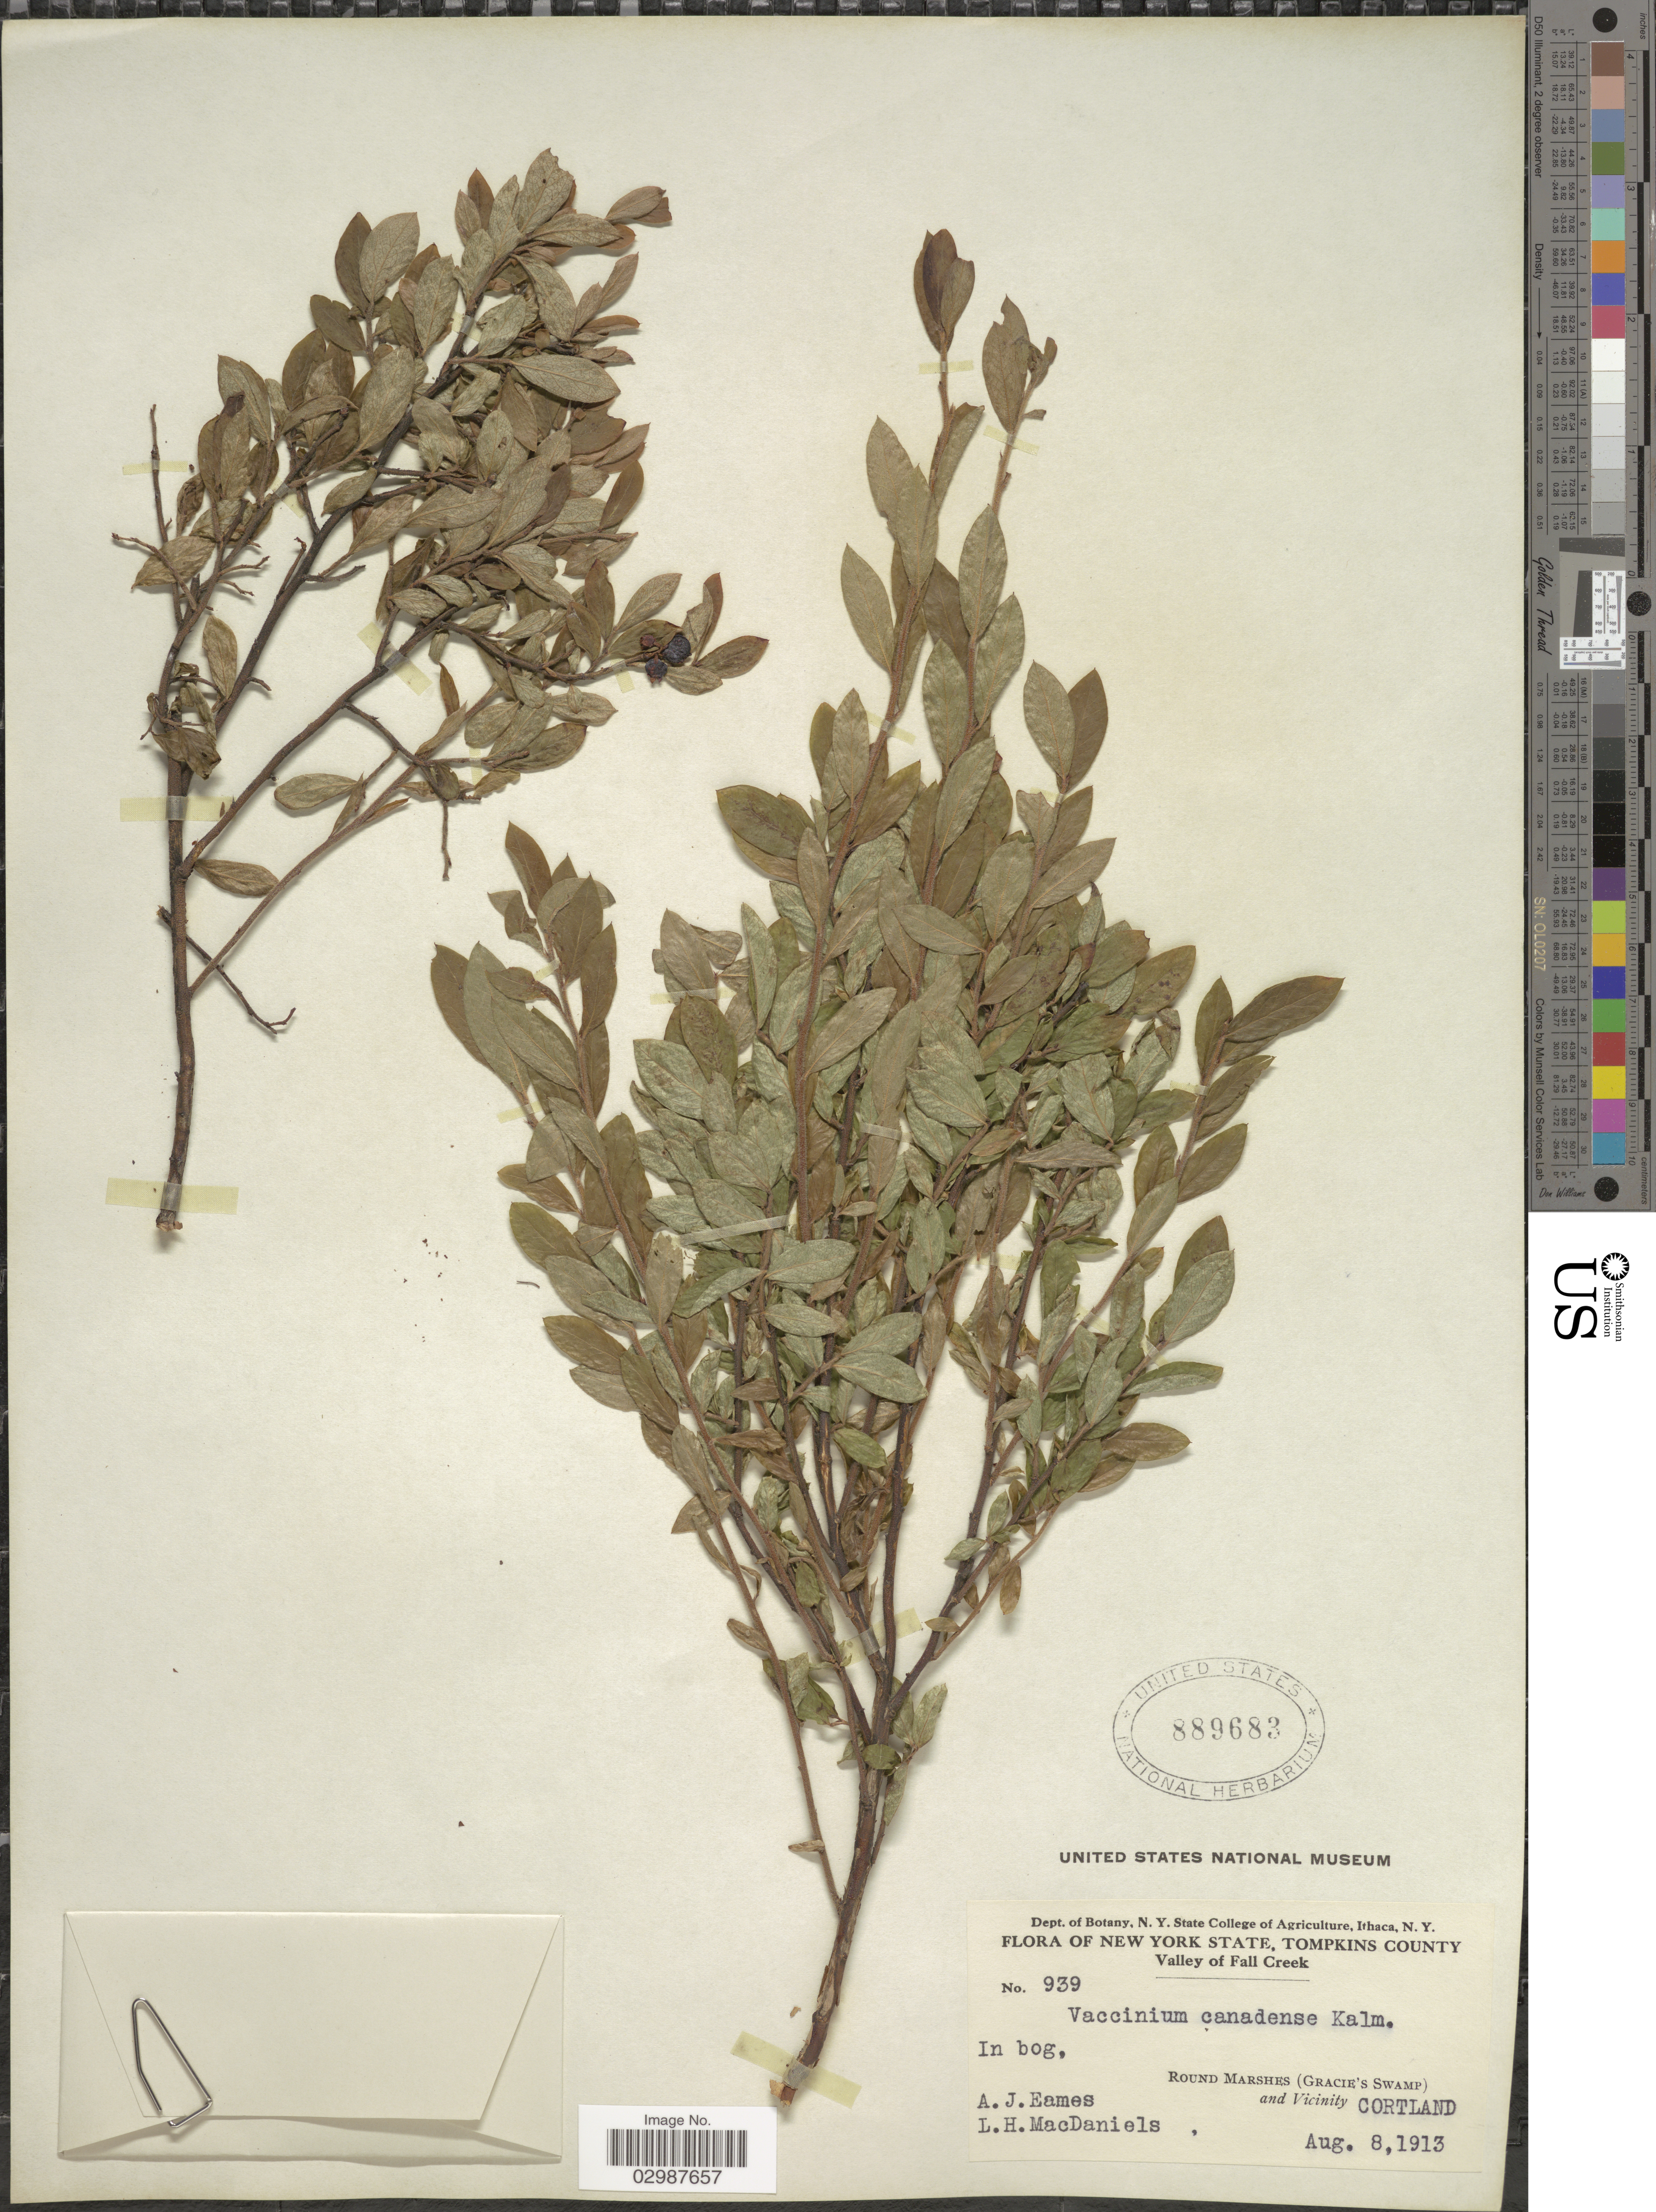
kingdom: Plantae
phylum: Tracheophyta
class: Magnoliopsida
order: Ericales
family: Ericaceae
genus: Vaccinium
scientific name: Vaccinium canadense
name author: Kalm ex Richardson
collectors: A. J. Eames & L. H. MacDaniels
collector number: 939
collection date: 1913-08-08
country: United States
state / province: New York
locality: Tompkins County. Valley of Fall Creek. Round Marshes (Gracie's Swamp) and Vicinity Cortland.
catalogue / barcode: US 889683